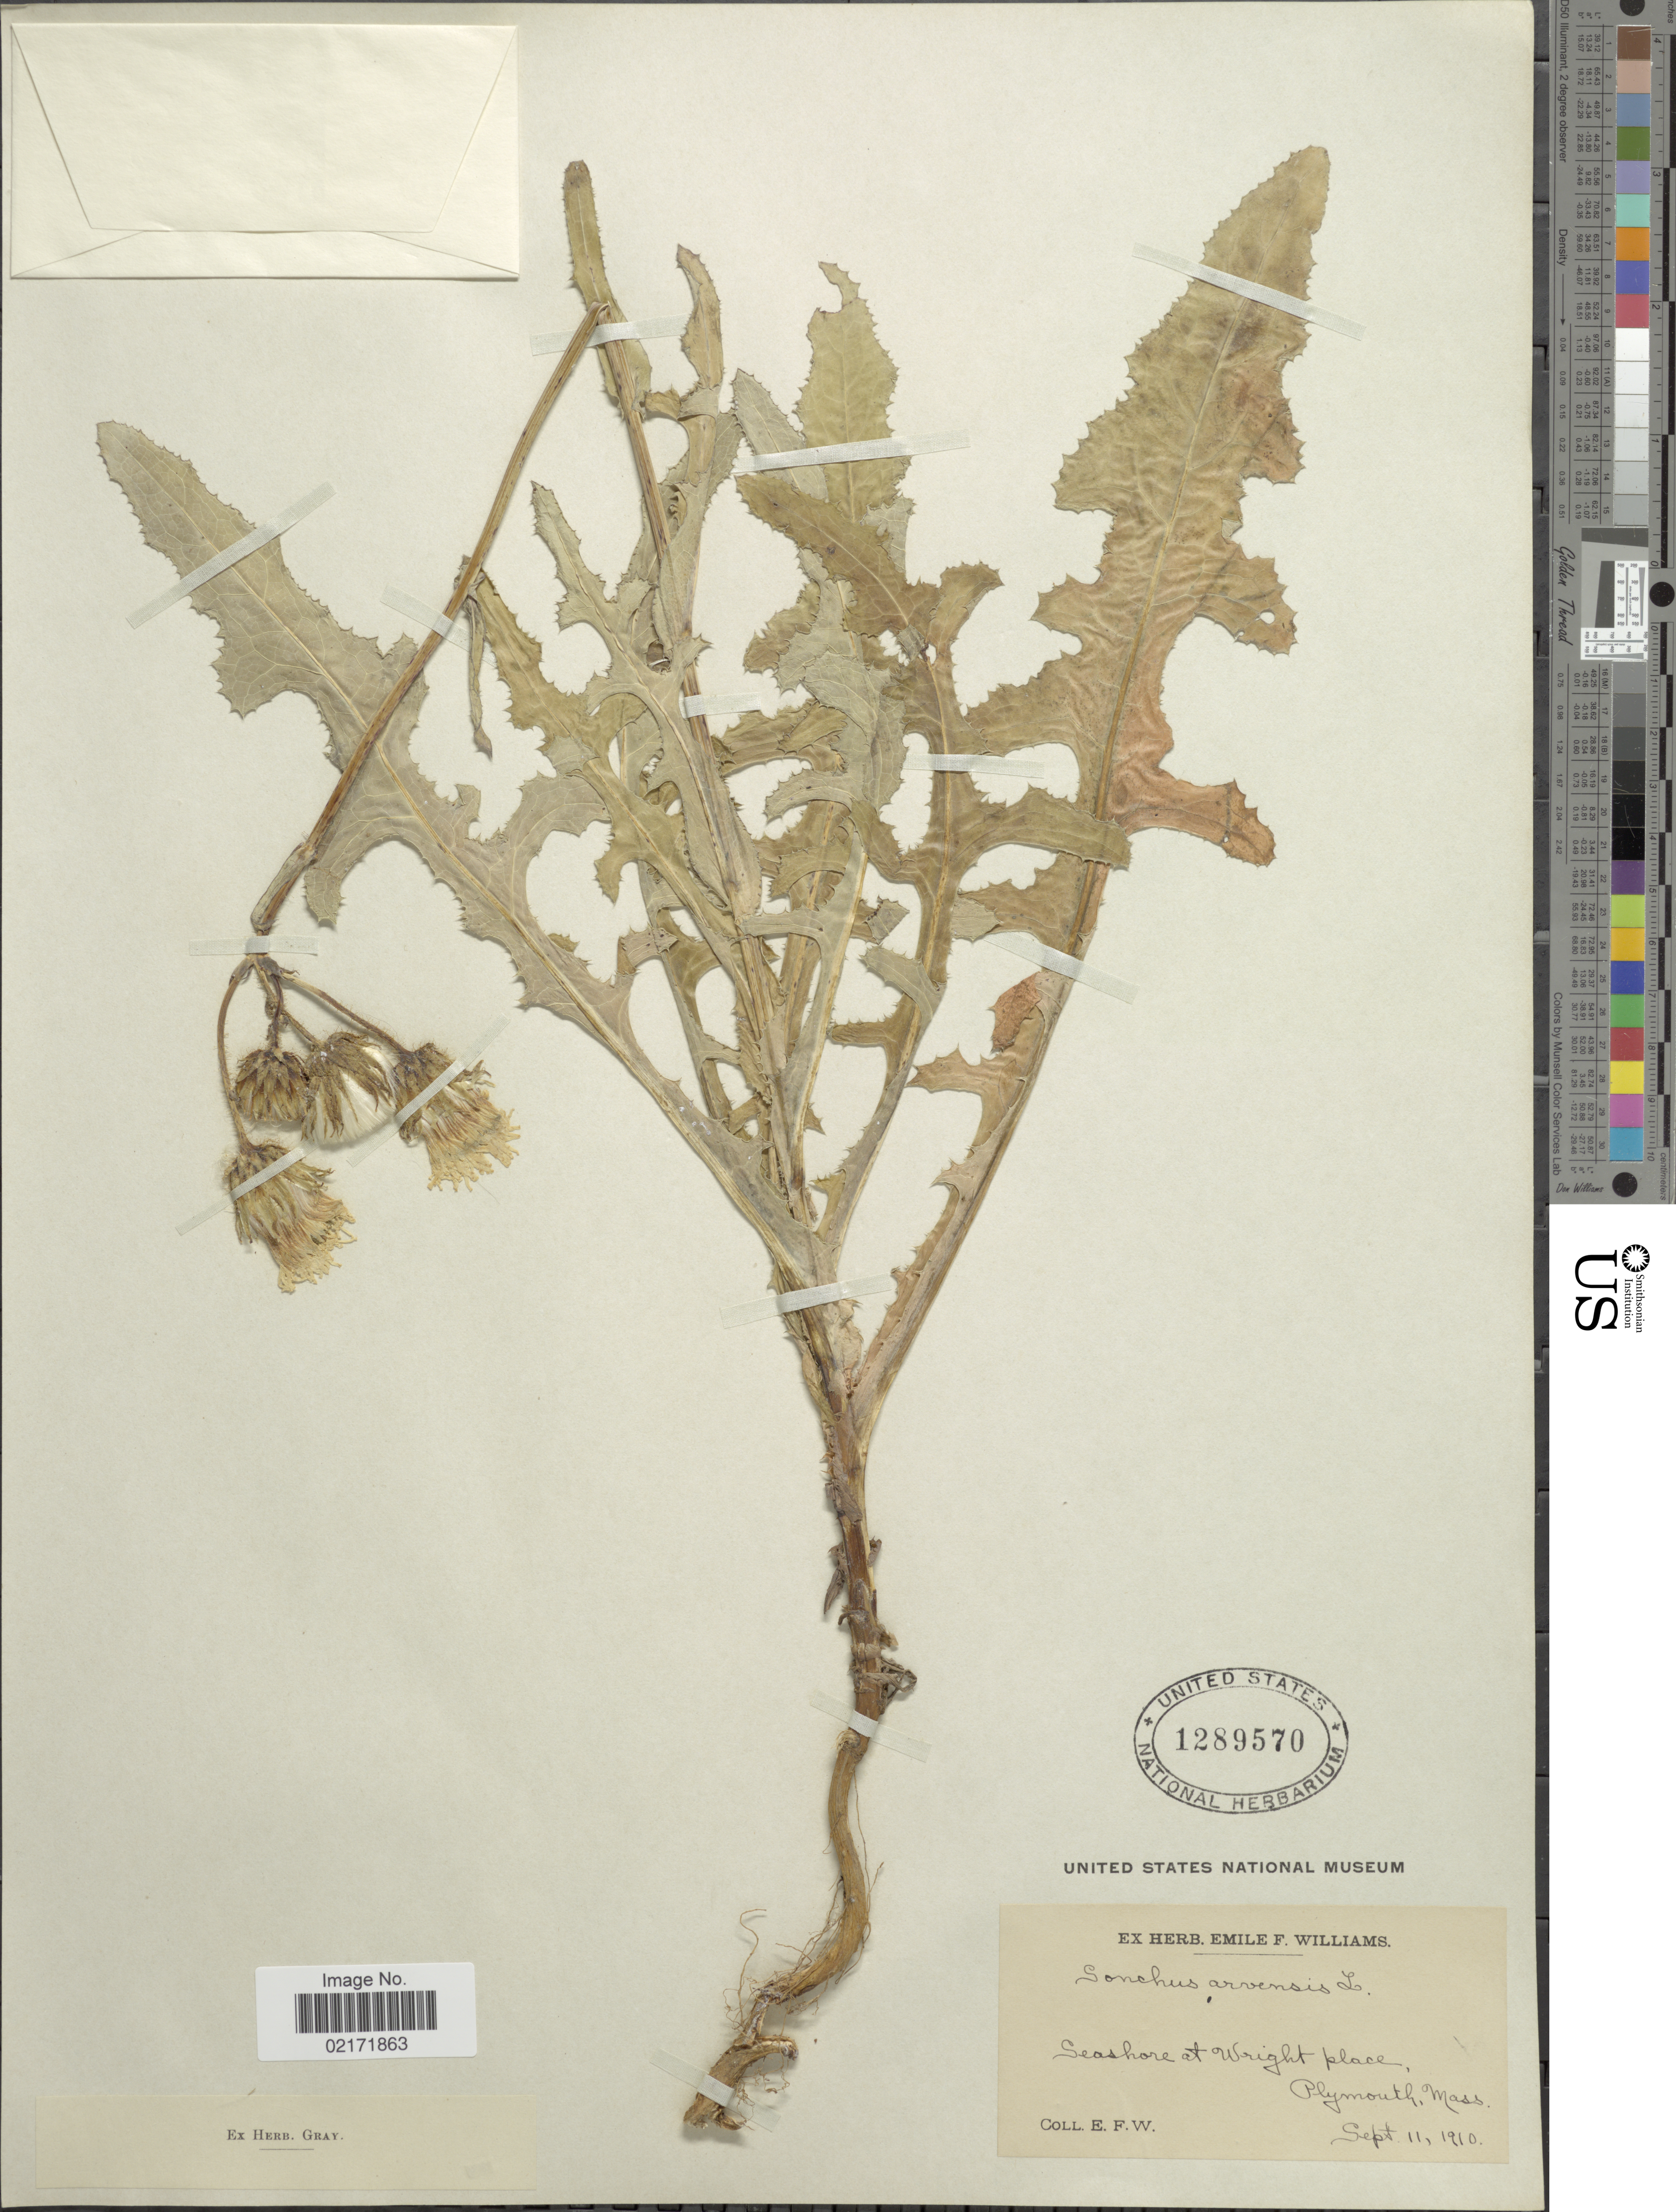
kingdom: Plantae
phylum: Tracheophyta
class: Magnoliopsida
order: Asterales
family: Asteraceae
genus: Sonchus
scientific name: Sonchus arvensis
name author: L.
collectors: E. F. Williams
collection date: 1910-09-11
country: United States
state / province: Massachusetts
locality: Seashore at Wright place, Plymouth.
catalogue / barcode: US 1289570